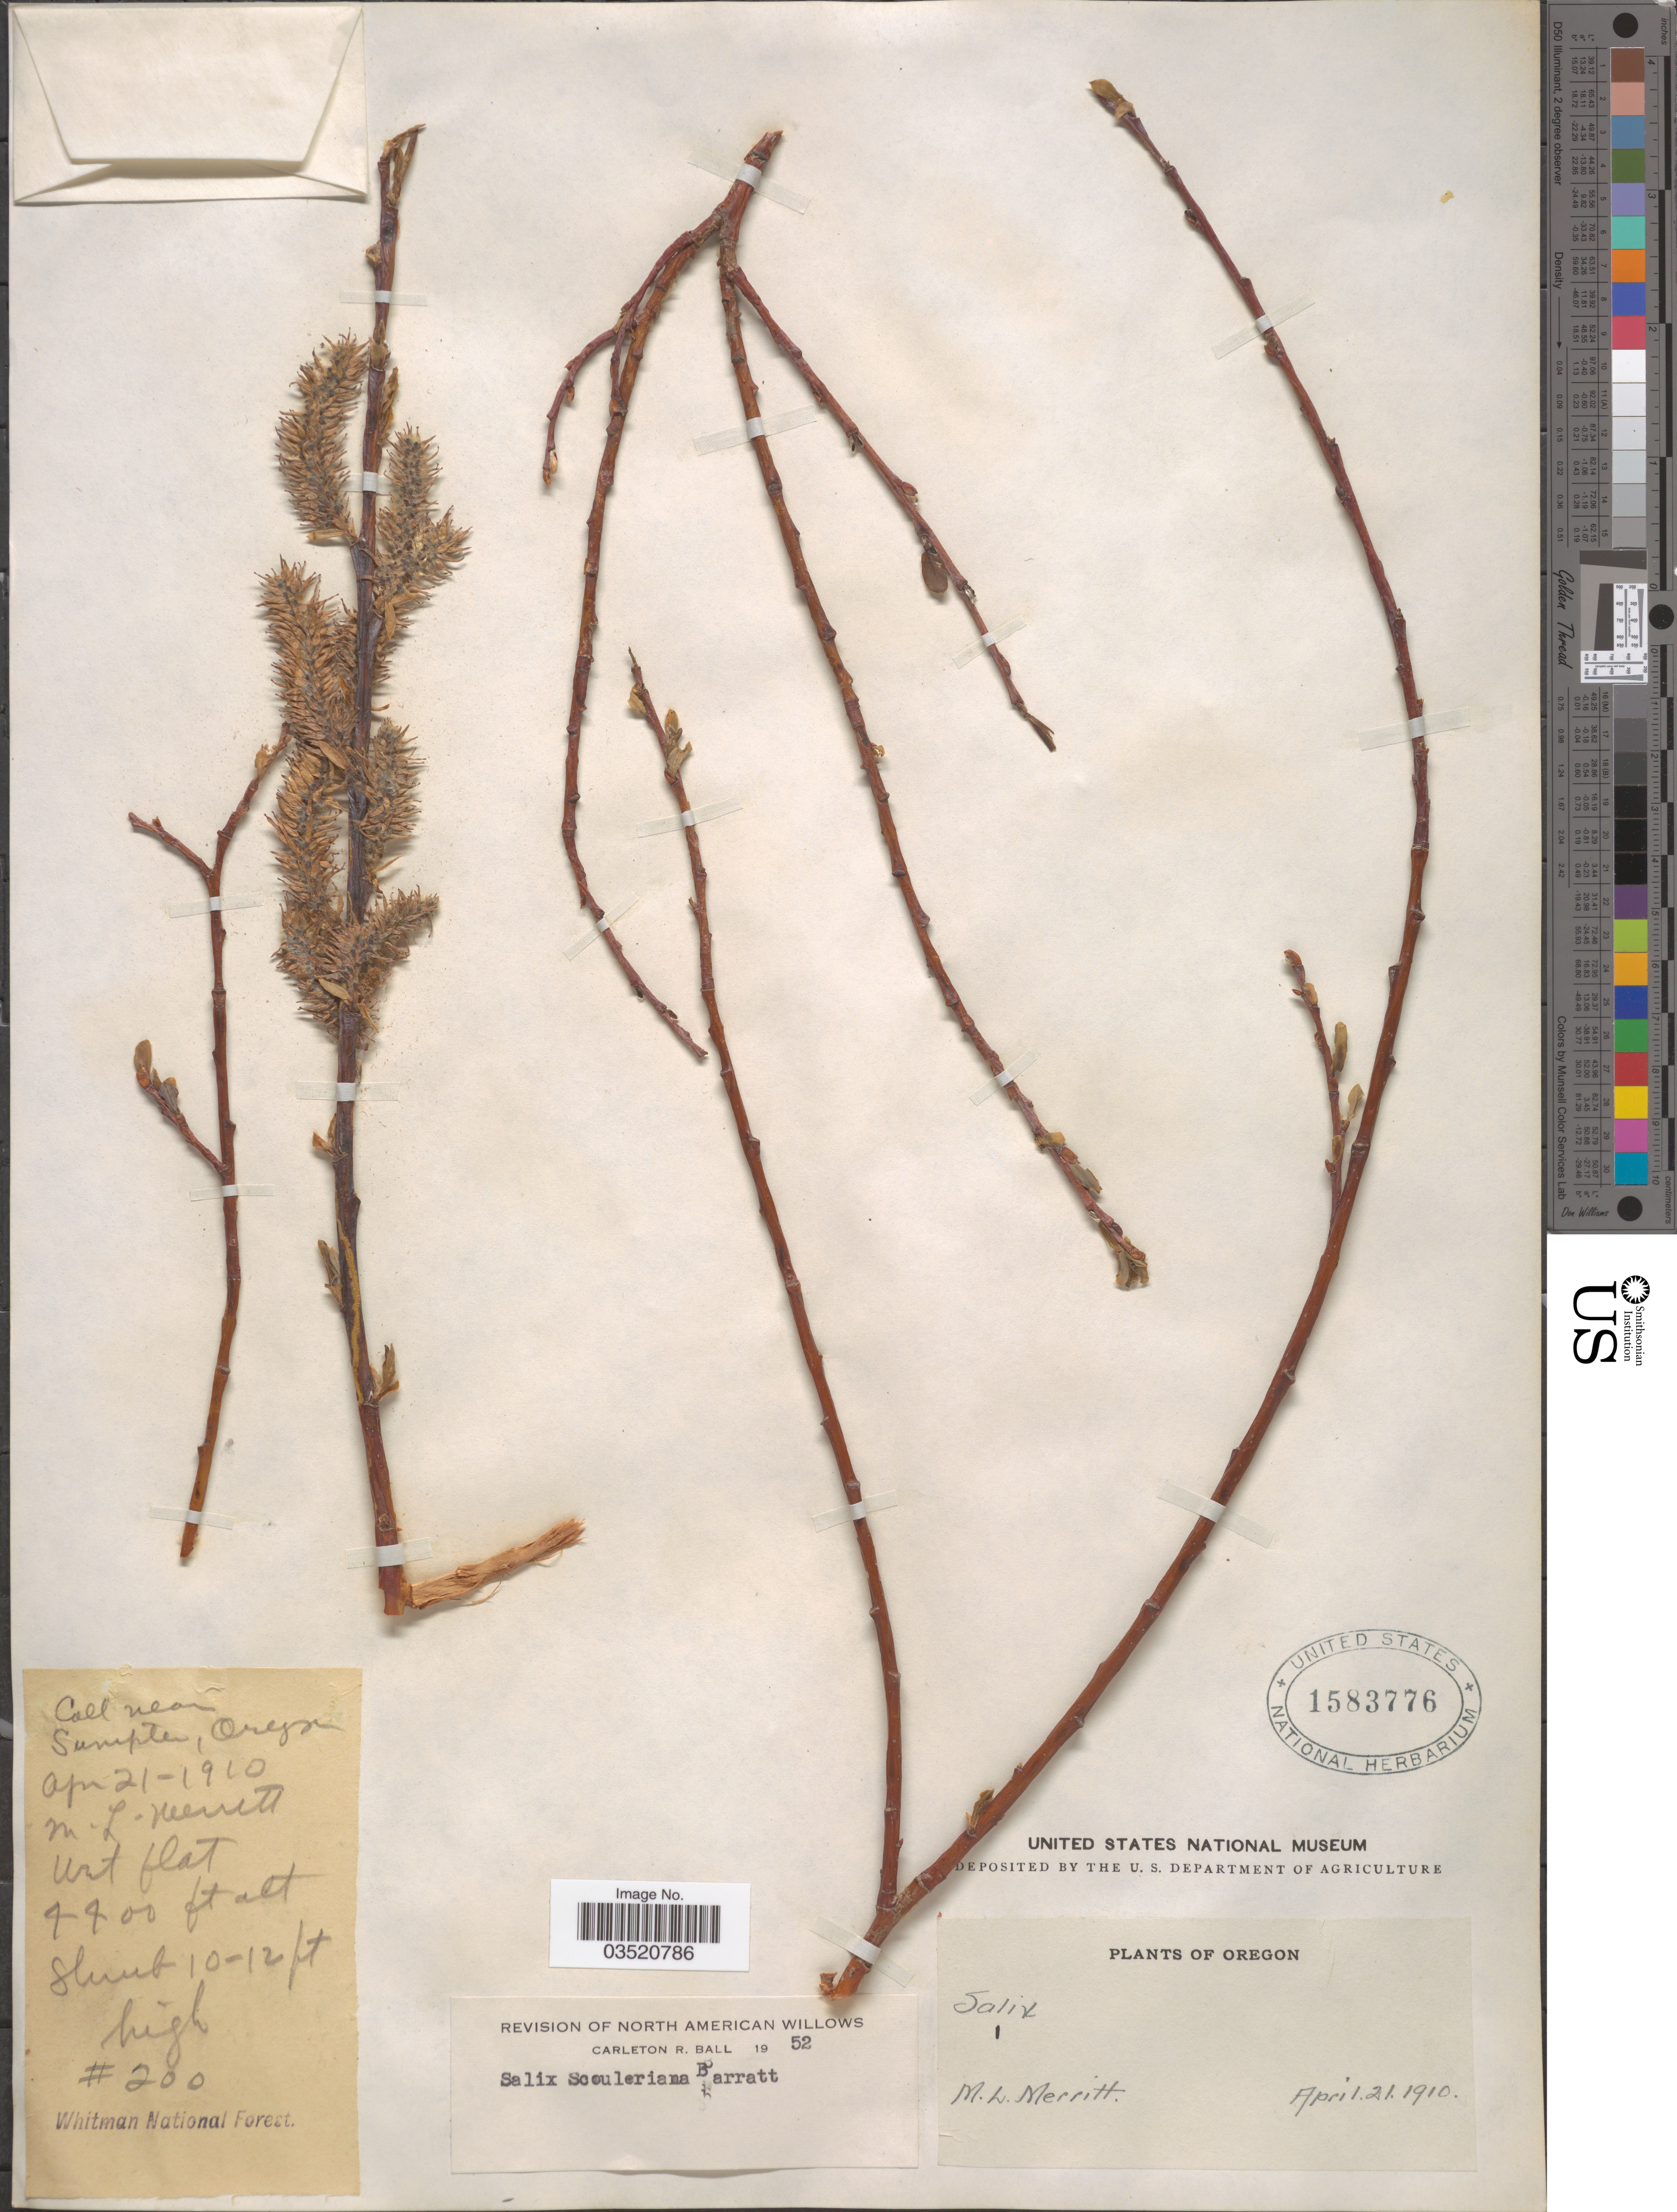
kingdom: Plantae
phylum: Tracheophyta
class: Magnoliopsida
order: Malpighiales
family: Salicaceae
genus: Salix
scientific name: Salix scouleriana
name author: Barratt ex Hook.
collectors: M. L. Merritt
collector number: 200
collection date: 1910-04-21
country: United States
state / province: Oregon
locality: Near Sumpter. Whitman National Forest.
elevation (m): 1341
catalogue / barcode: US 1583776